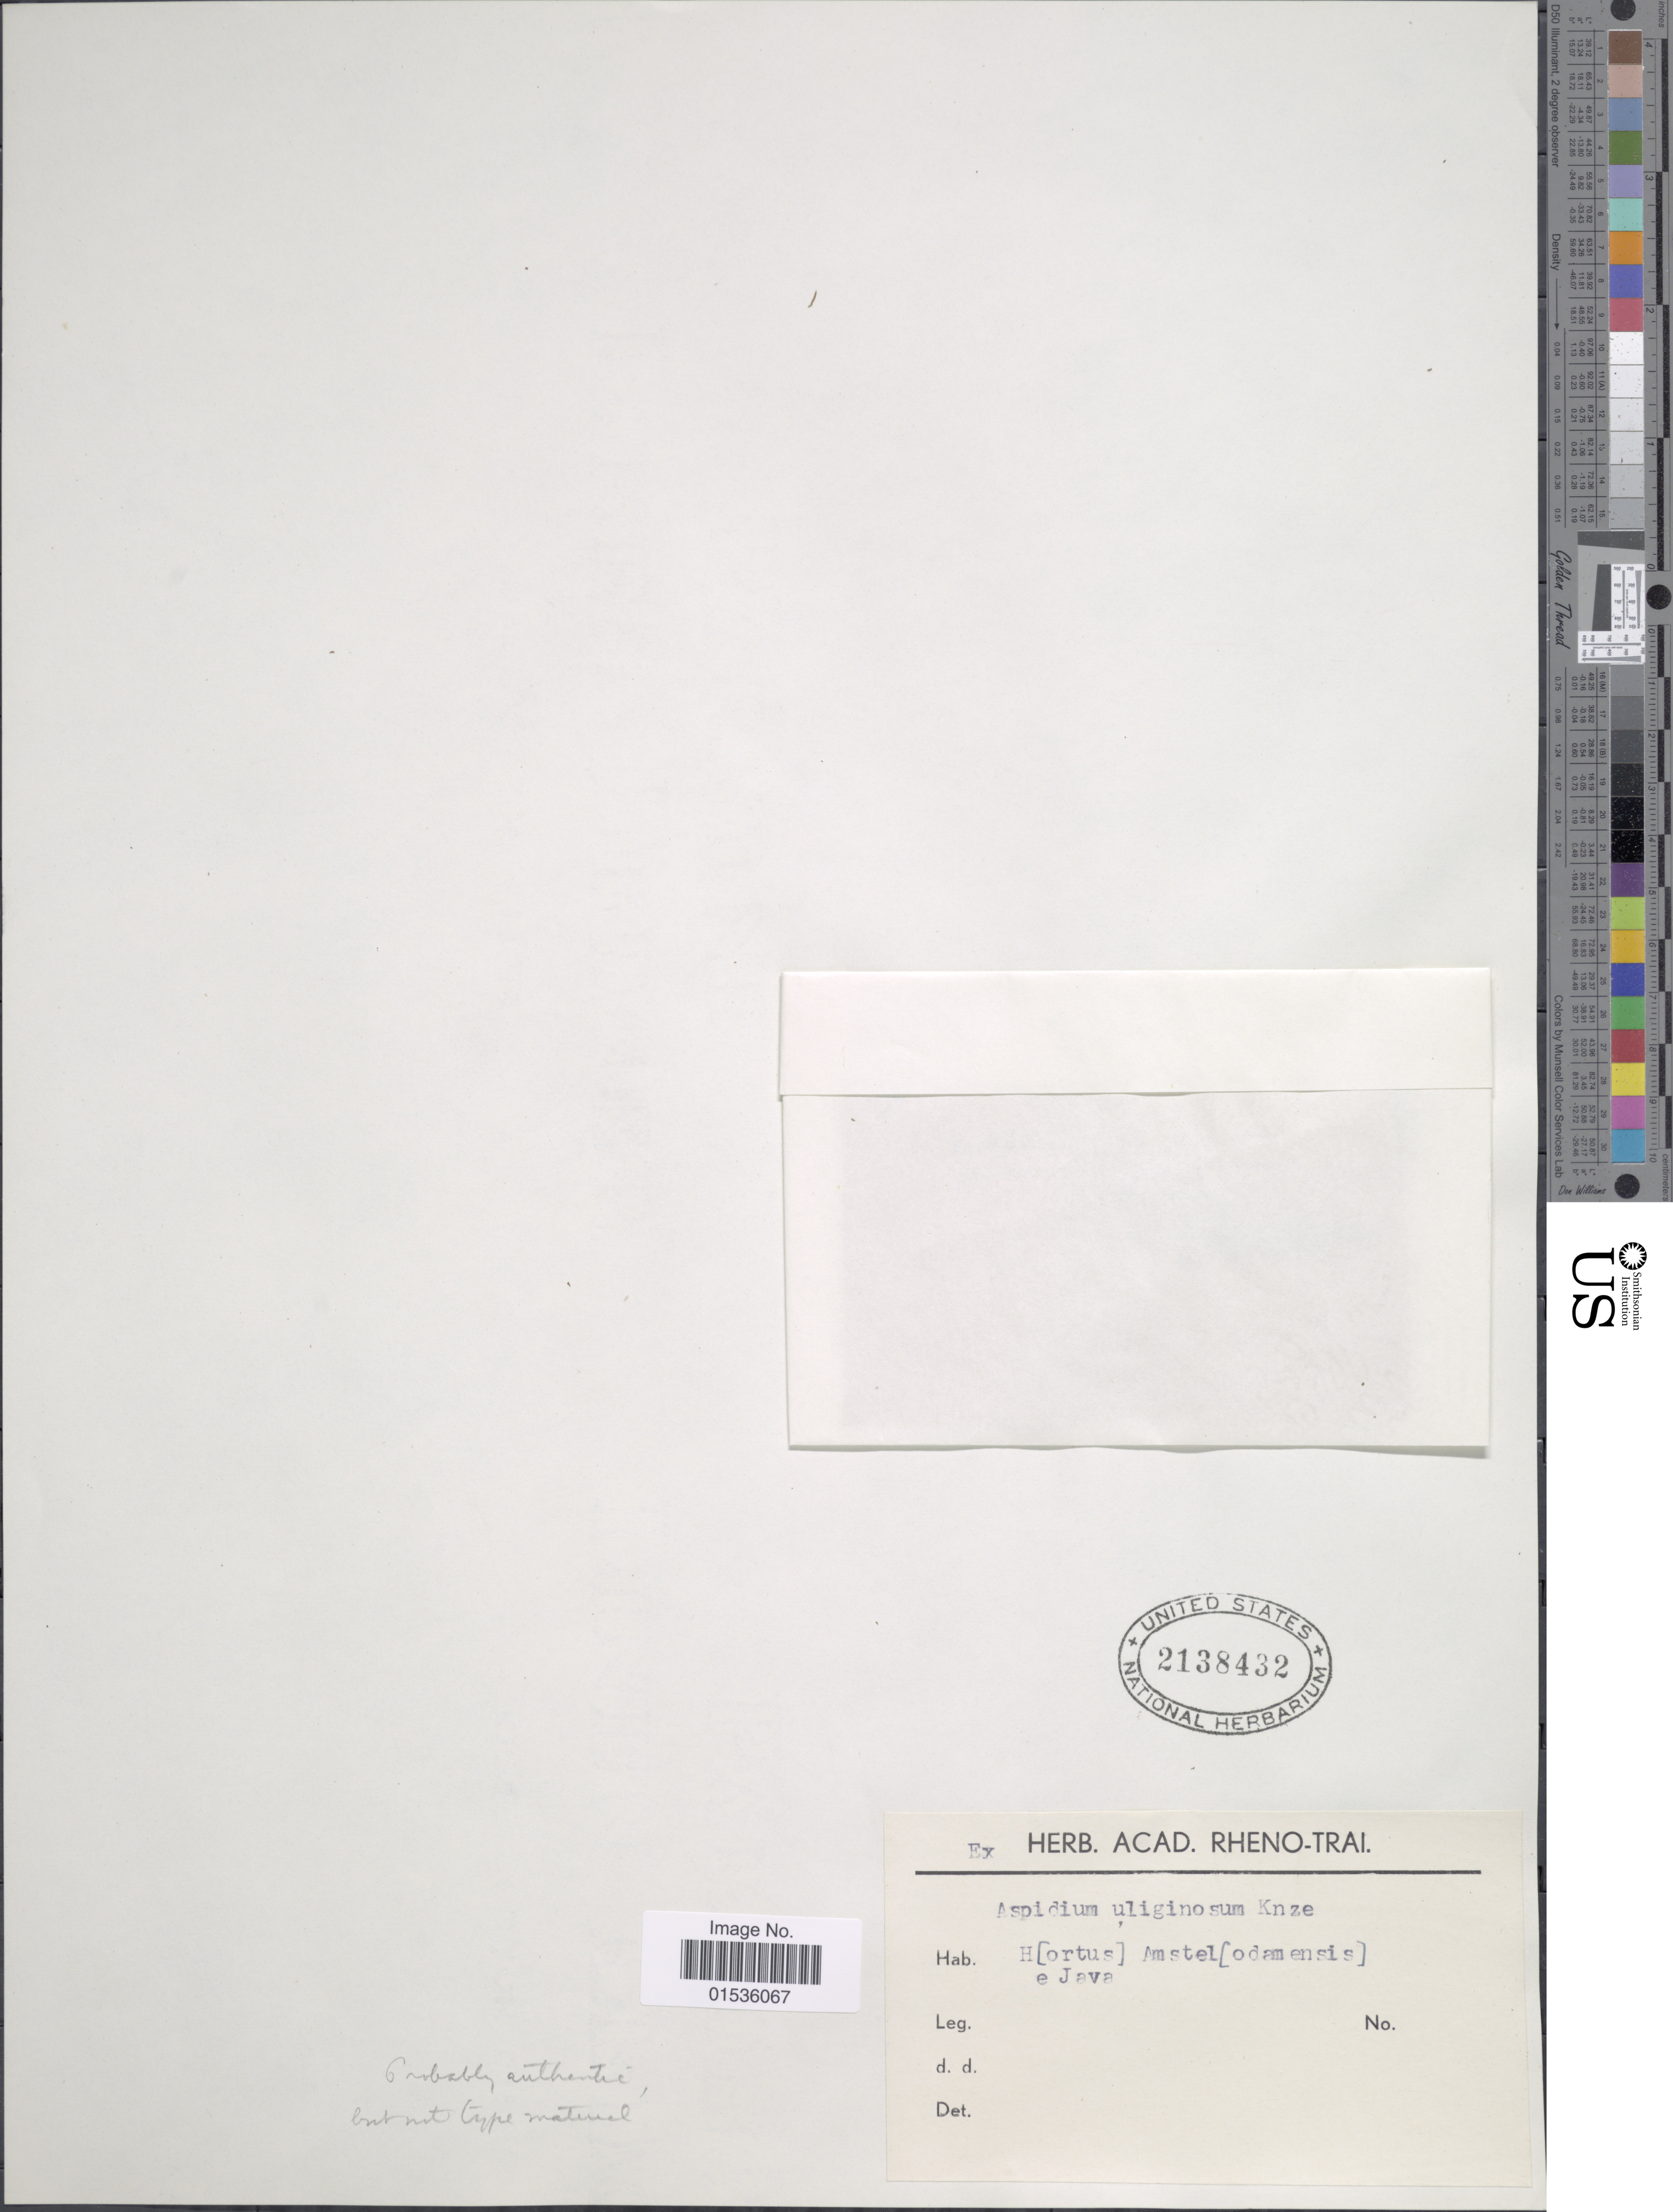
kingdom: Plantae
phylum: Tracheophyta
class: Polypodiopsida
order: Polypodiales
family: Thelypteridaceae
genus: Macrothelypteris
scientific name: Macrothelypteris torresiana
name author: (Gaudich.) Ching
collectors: ex herb. Acad. Rhenotraiect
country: Indonesia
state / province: Java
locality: Hortus Amstel odamensis e Java.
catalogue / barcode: US 2138432